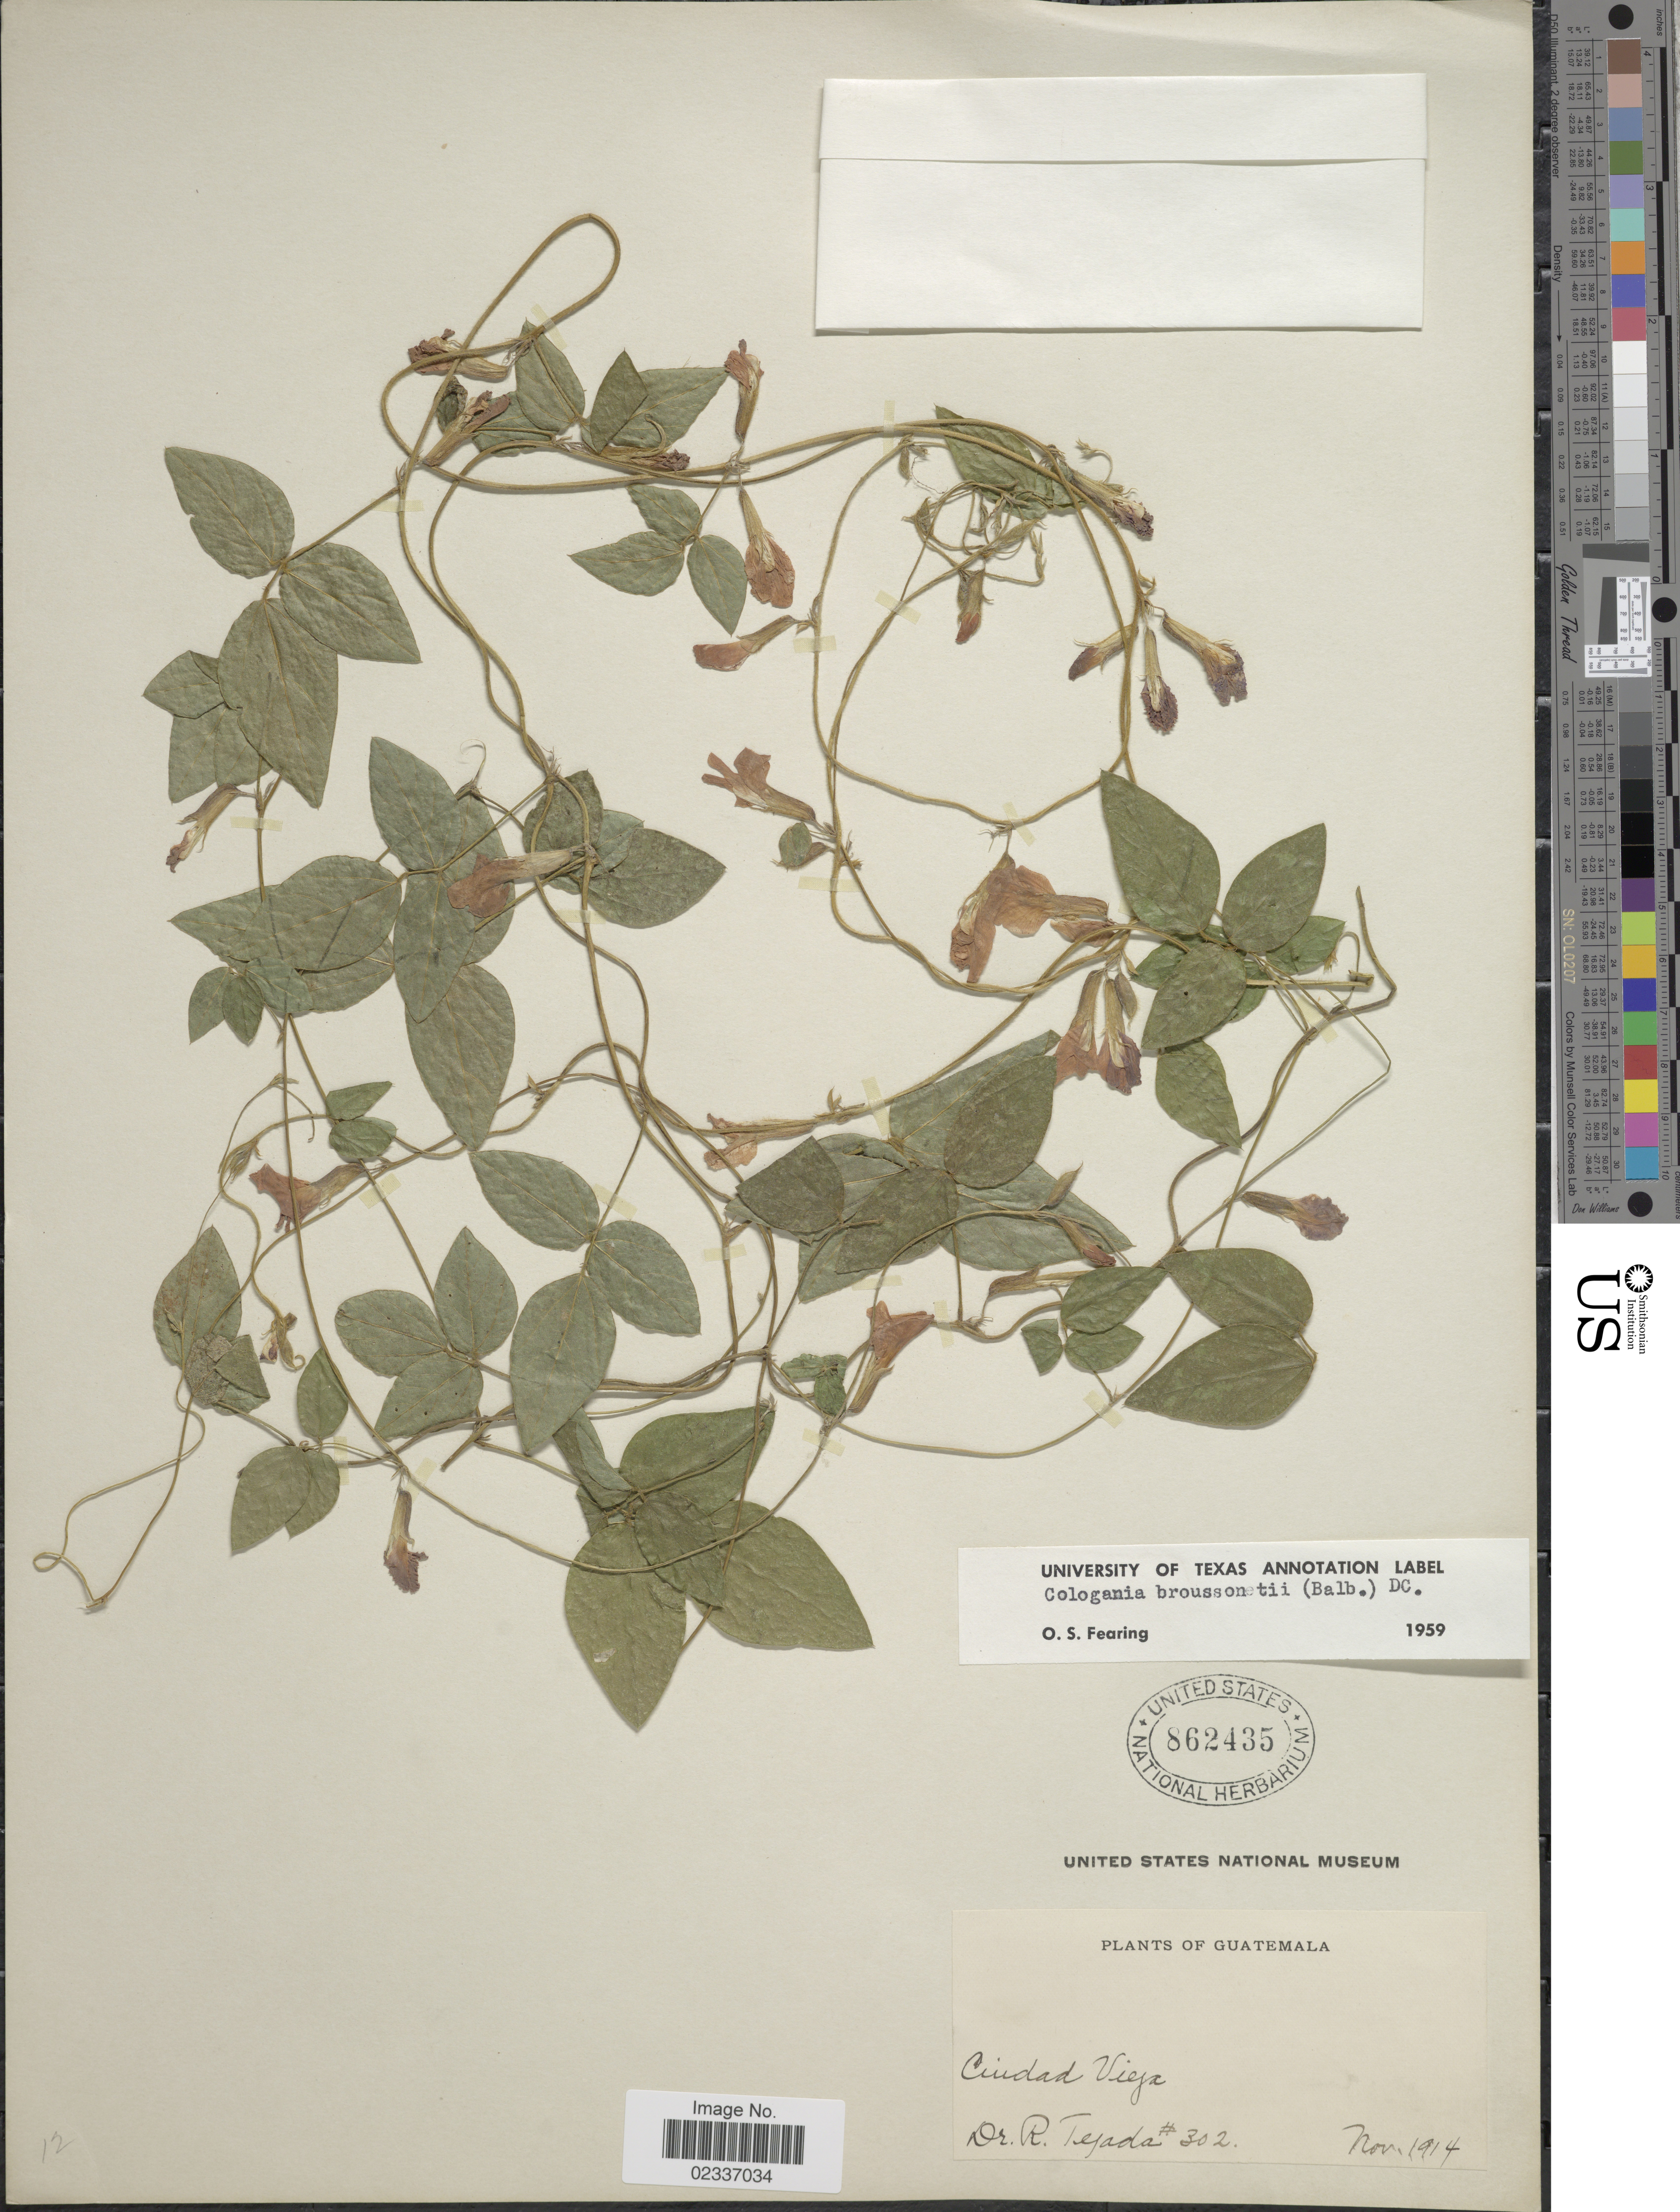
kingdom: Plantae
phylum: Tracheophyta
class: Magnoliopsida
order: Fabales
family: Fabaceae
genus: Cologania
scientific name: Cologania broussonetii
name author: (Balb.) DC.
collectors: R. Tejada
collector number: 302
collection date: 1914-11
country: Guatemala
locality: Cuidad Vieja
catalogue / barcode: US 862435